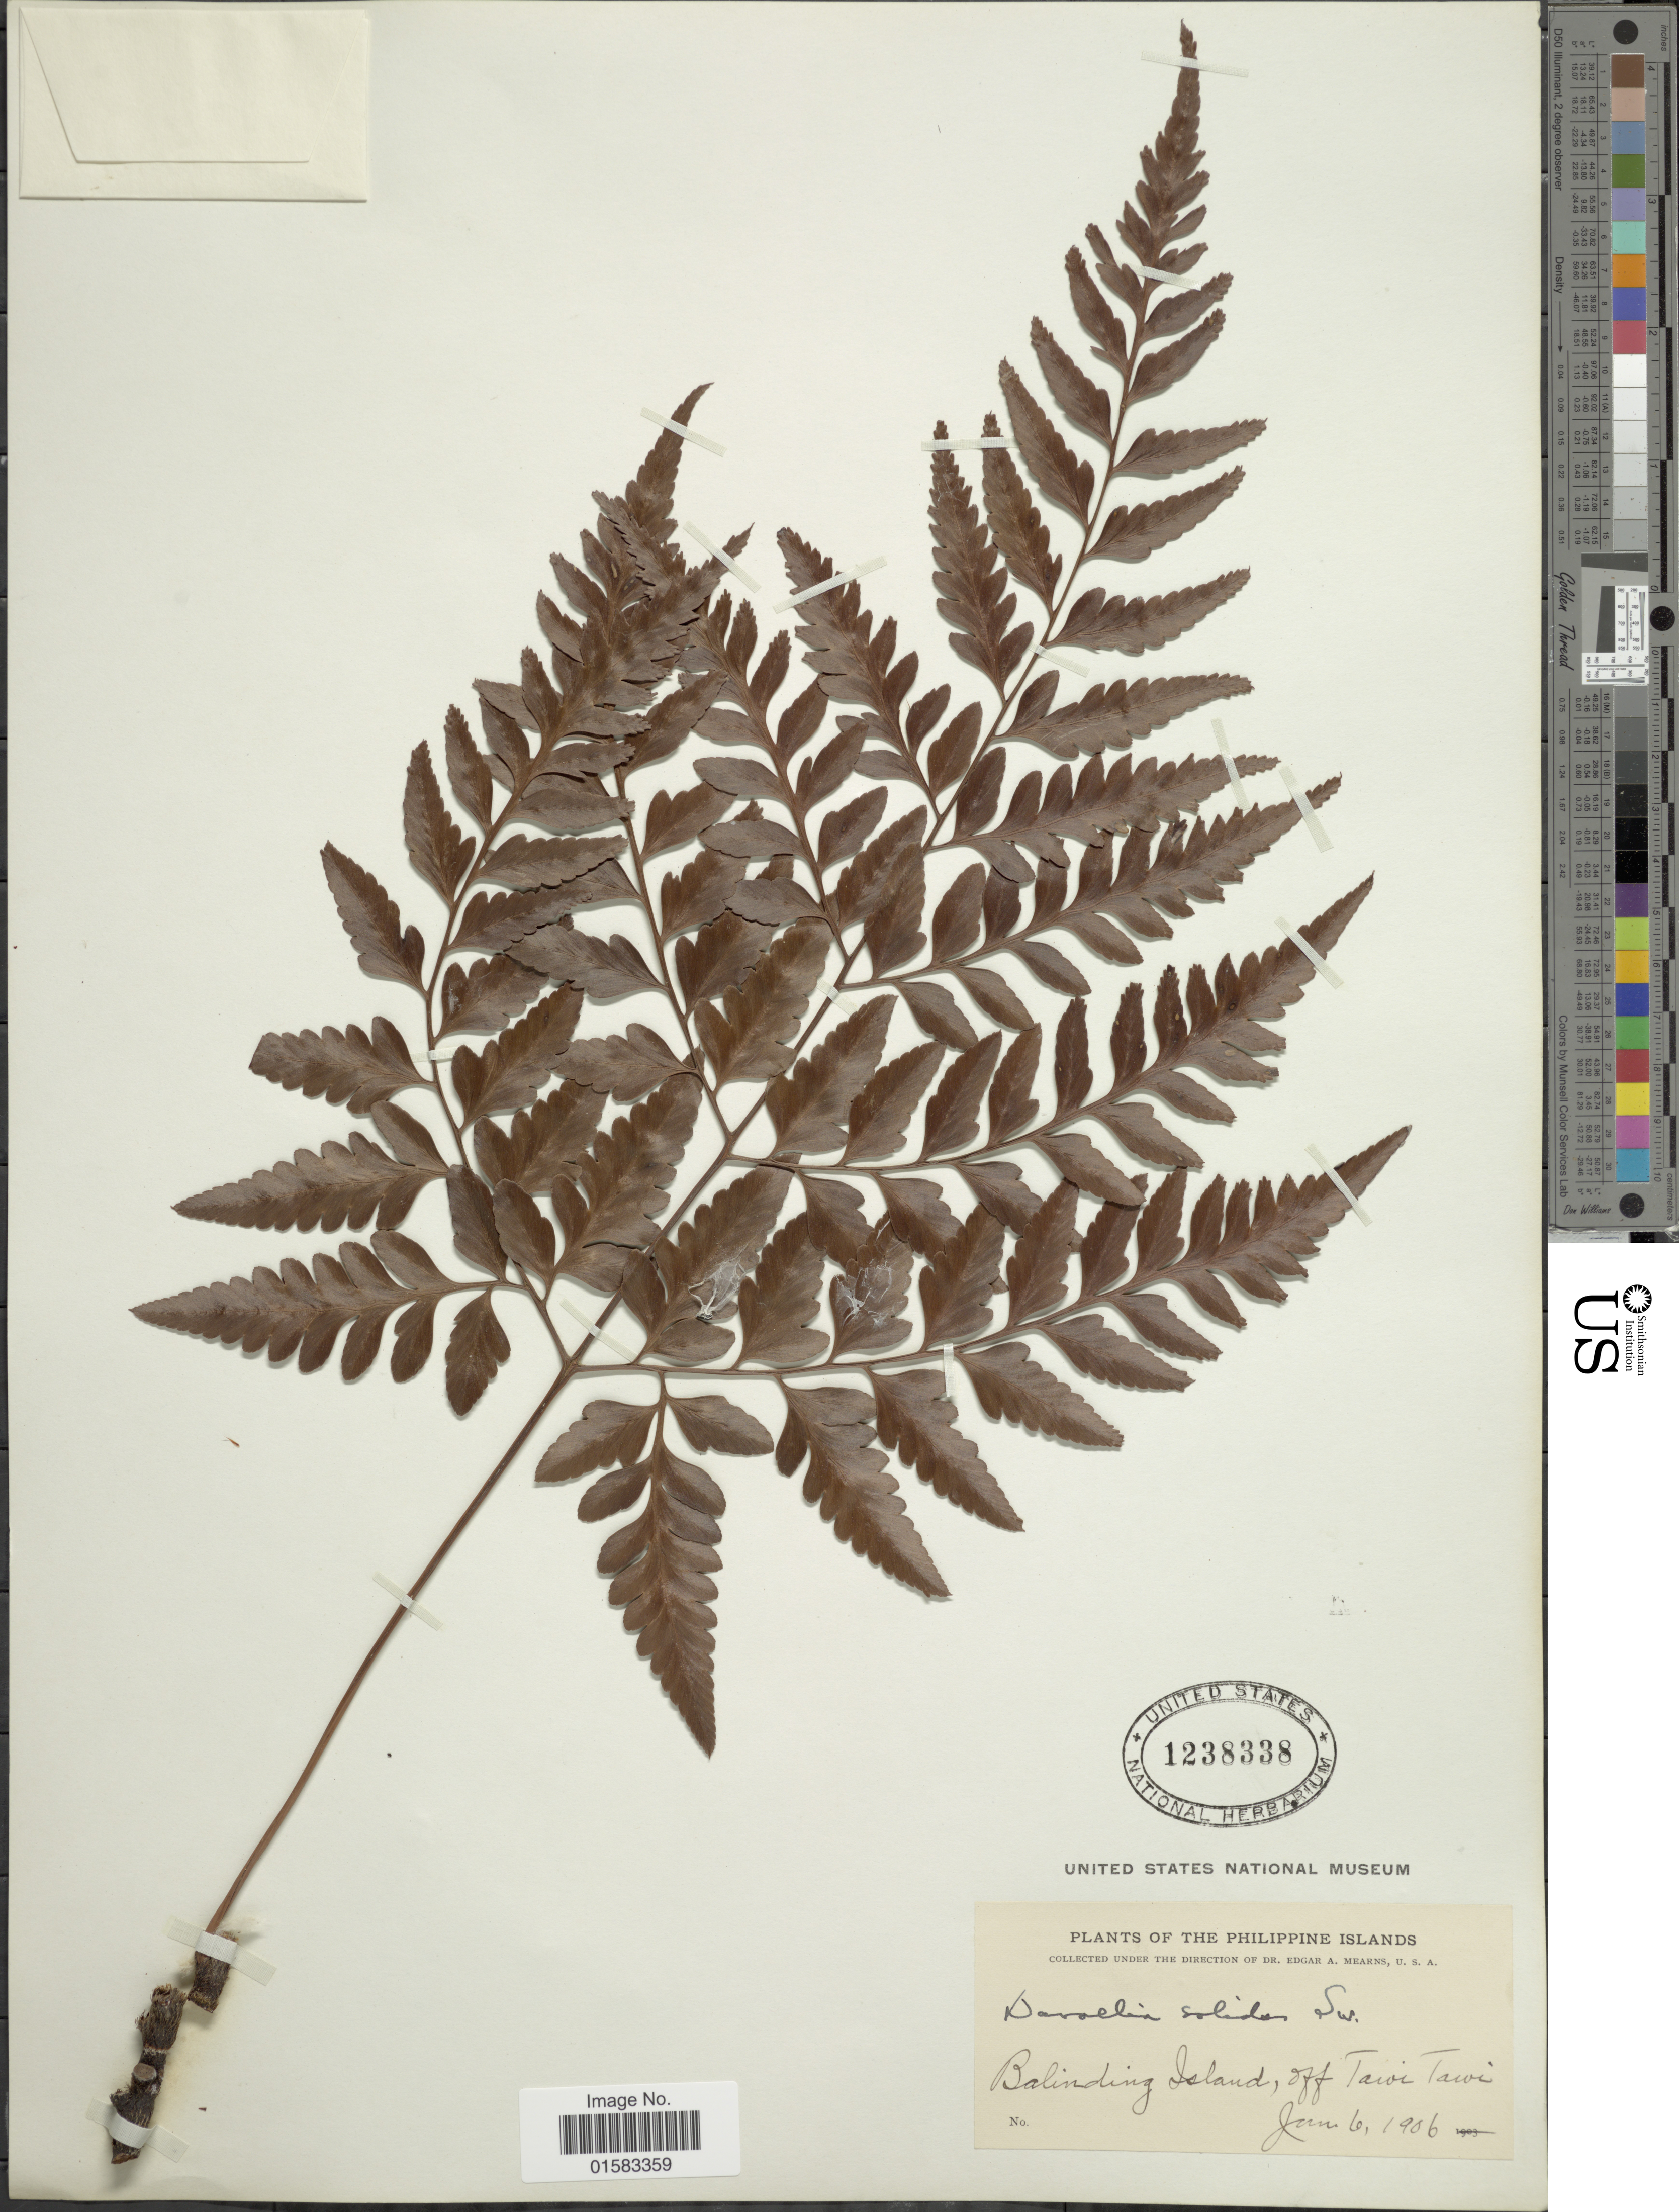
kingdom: Plantae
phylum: Tracheophyta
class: Polypodiopsida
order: Polypodiales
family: Davalliaceae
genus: Davallia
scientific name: Davallia solida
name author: (G. Forst.) Sw.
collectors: E. A. Mearns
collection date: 1906-06-06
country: Philippines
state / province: Muslim Mindanao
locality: Balinding Island, off Tawi Tawi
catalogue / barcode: US 1238338